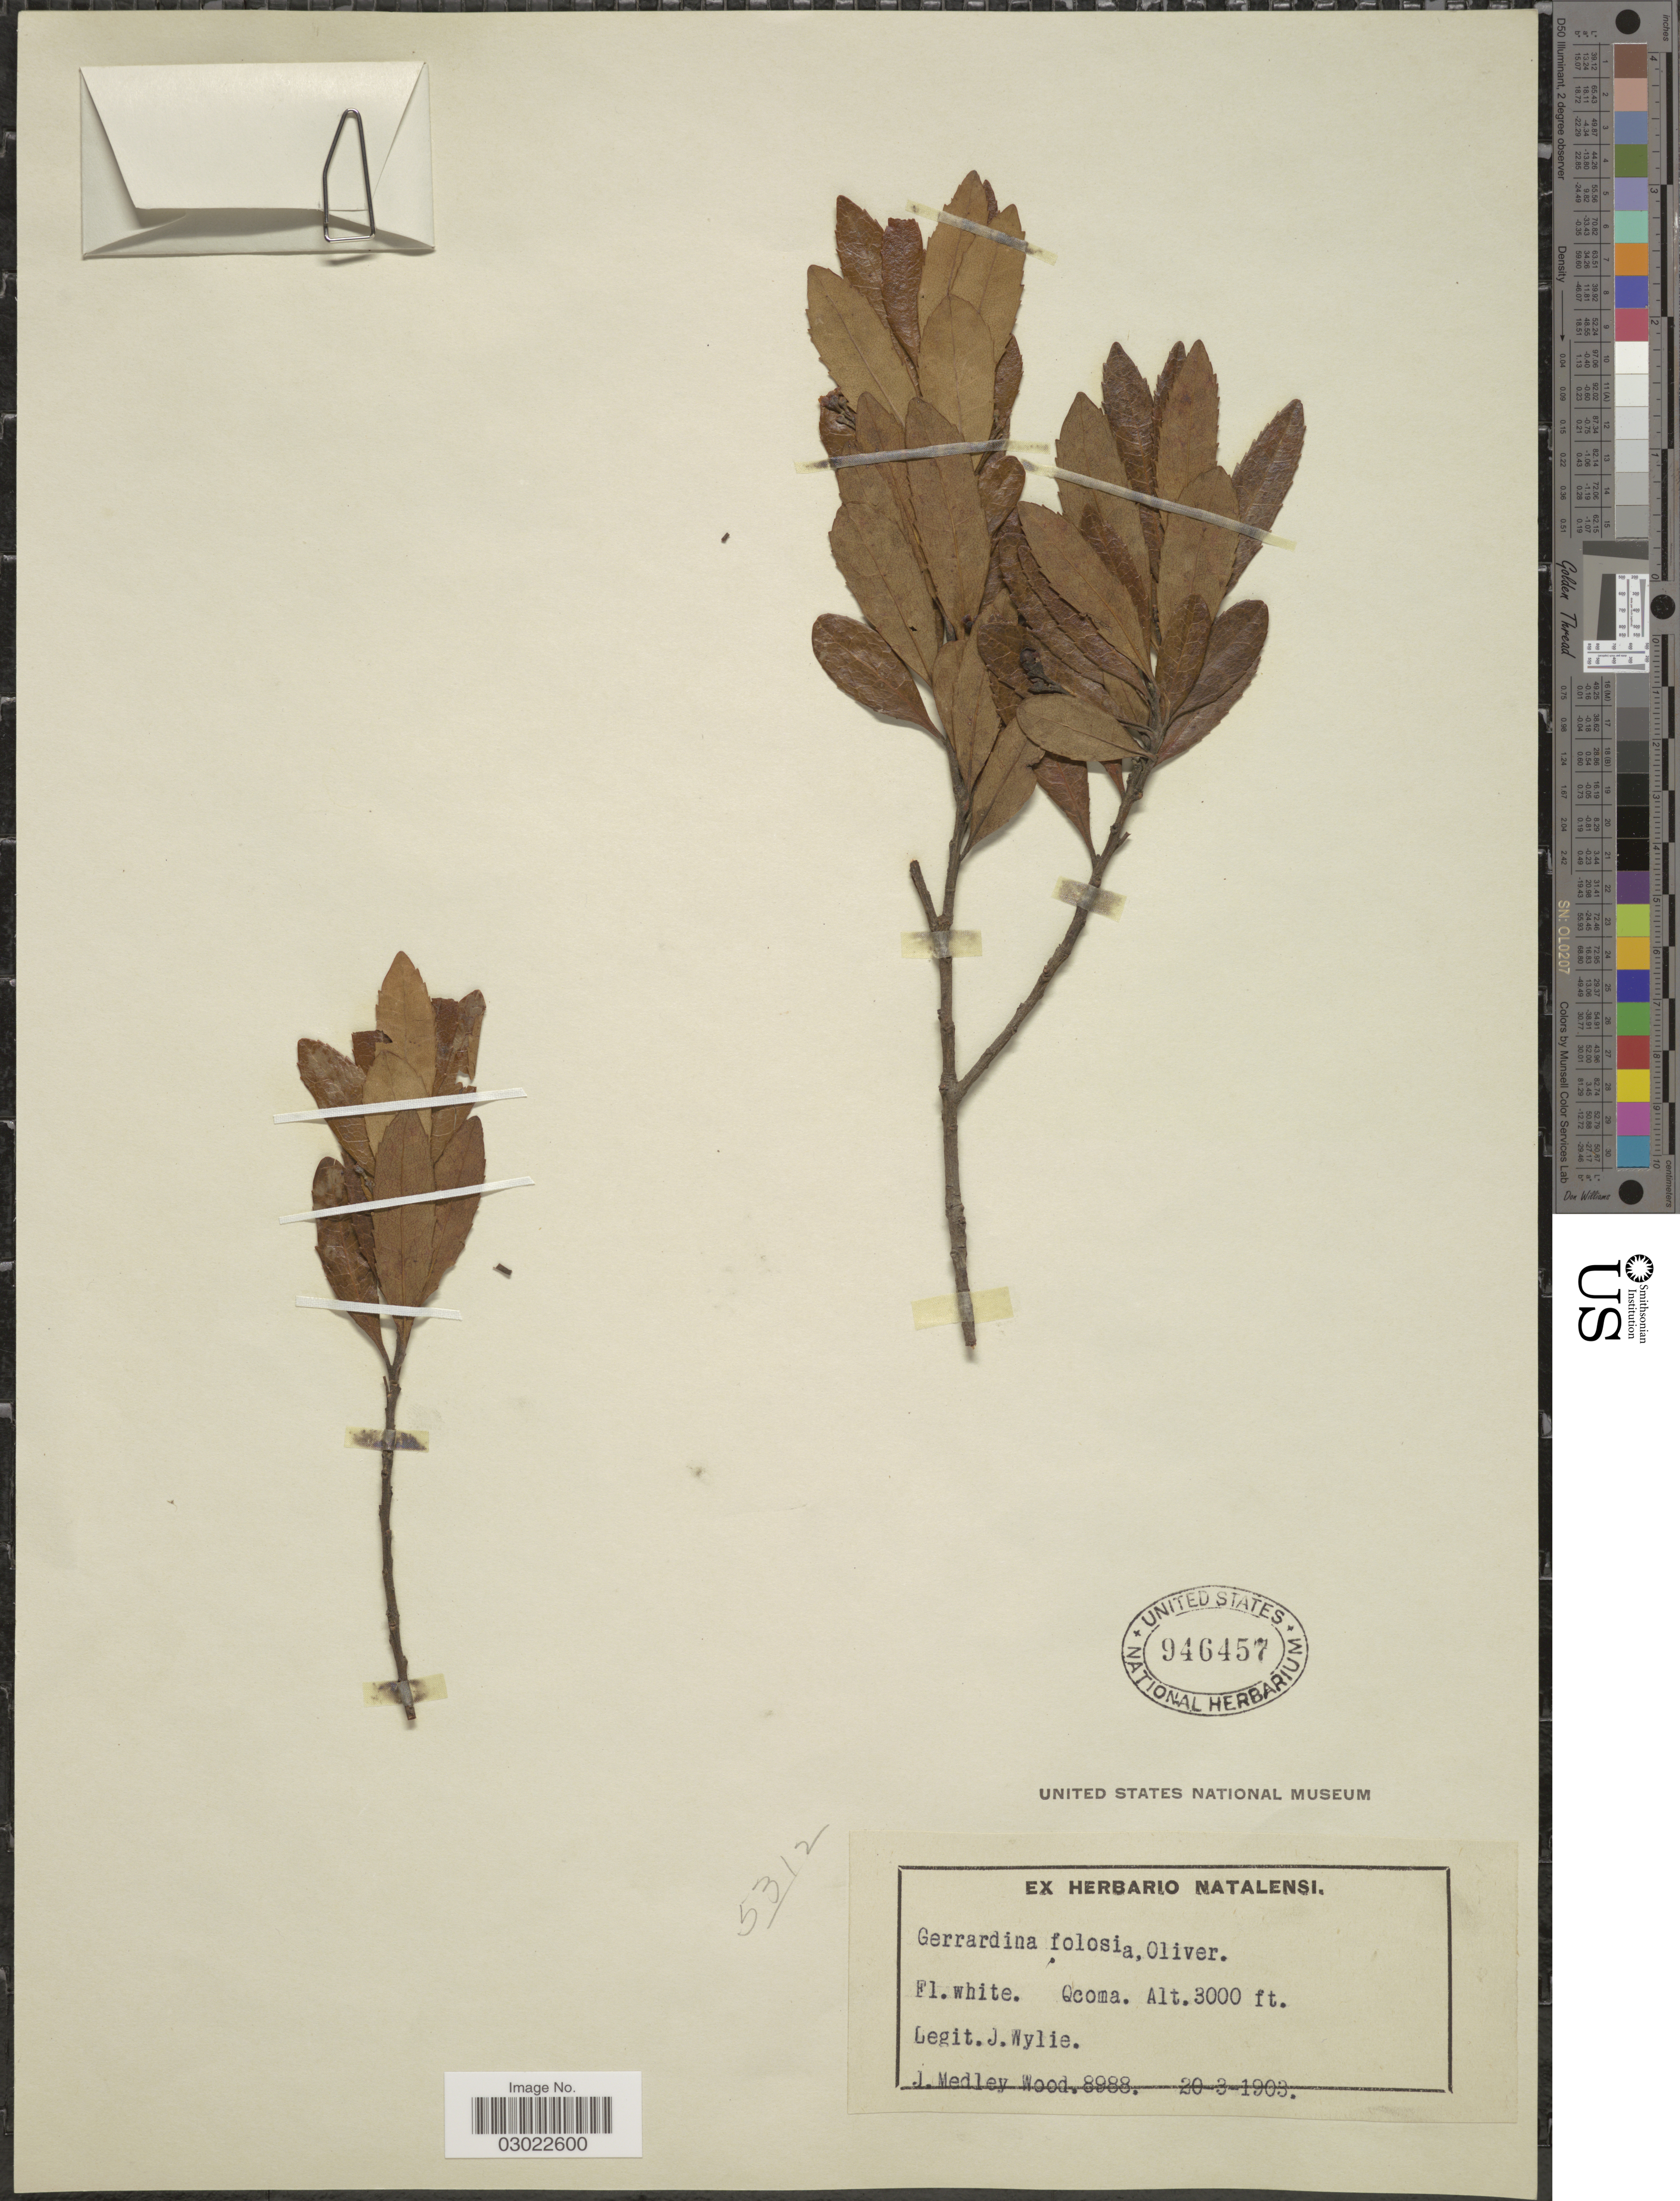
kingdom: Plantae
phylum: Tracheophyta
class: Magnoliopsida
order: Huerteales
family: Gerrardinaceae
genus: Gerrardina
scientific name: Gerrardina foliosa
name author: Oliv.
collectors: J. Wylie & J. Medley Wood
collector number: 8988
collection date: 1903-03-20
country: South Africa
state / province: KwaZulu-Natal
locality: Qcoma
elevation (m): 914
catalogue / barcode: US 946457